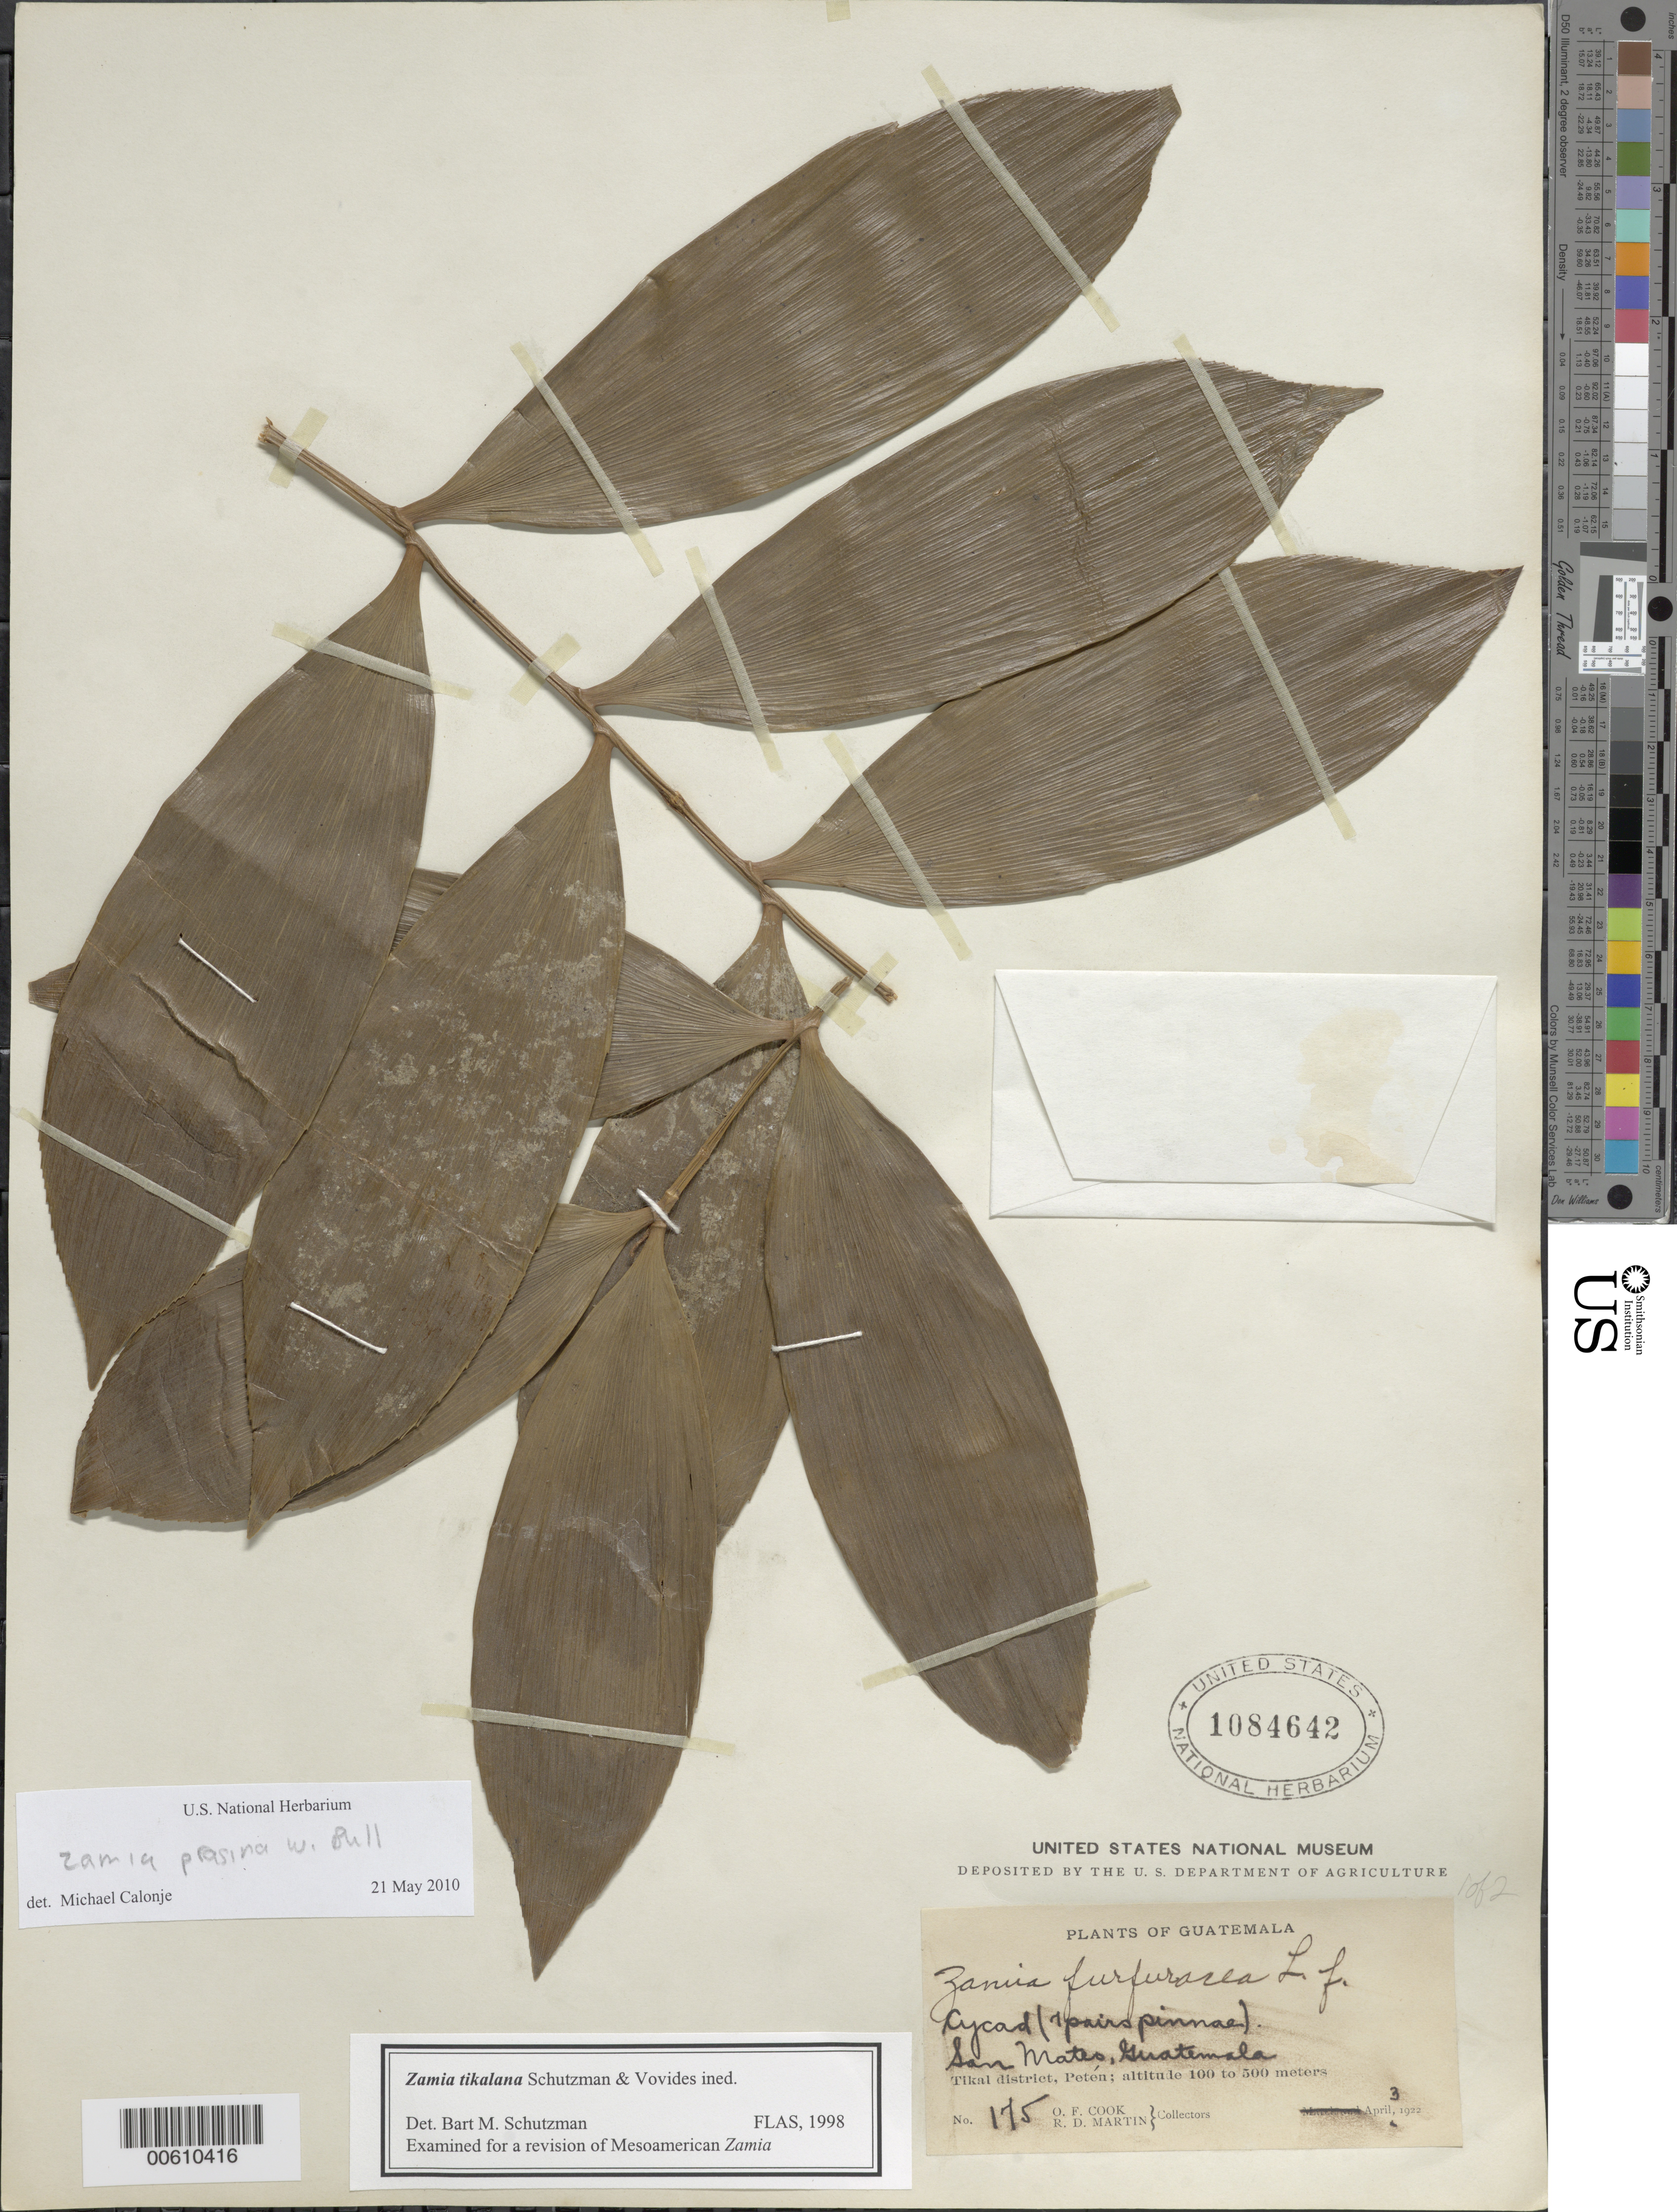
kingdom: Plantae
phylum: Tracheophyta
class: Cycadopsida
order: Cycadales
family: Zamiaceae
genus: Zamia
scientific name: Zamia prasina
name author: W. Bull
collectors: O. F. Cook & R. D. Martin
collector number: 175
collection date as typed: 03 Apr 1922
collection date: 1922-04-03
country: Guatemala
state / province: El Petén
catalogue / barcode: US 1084642